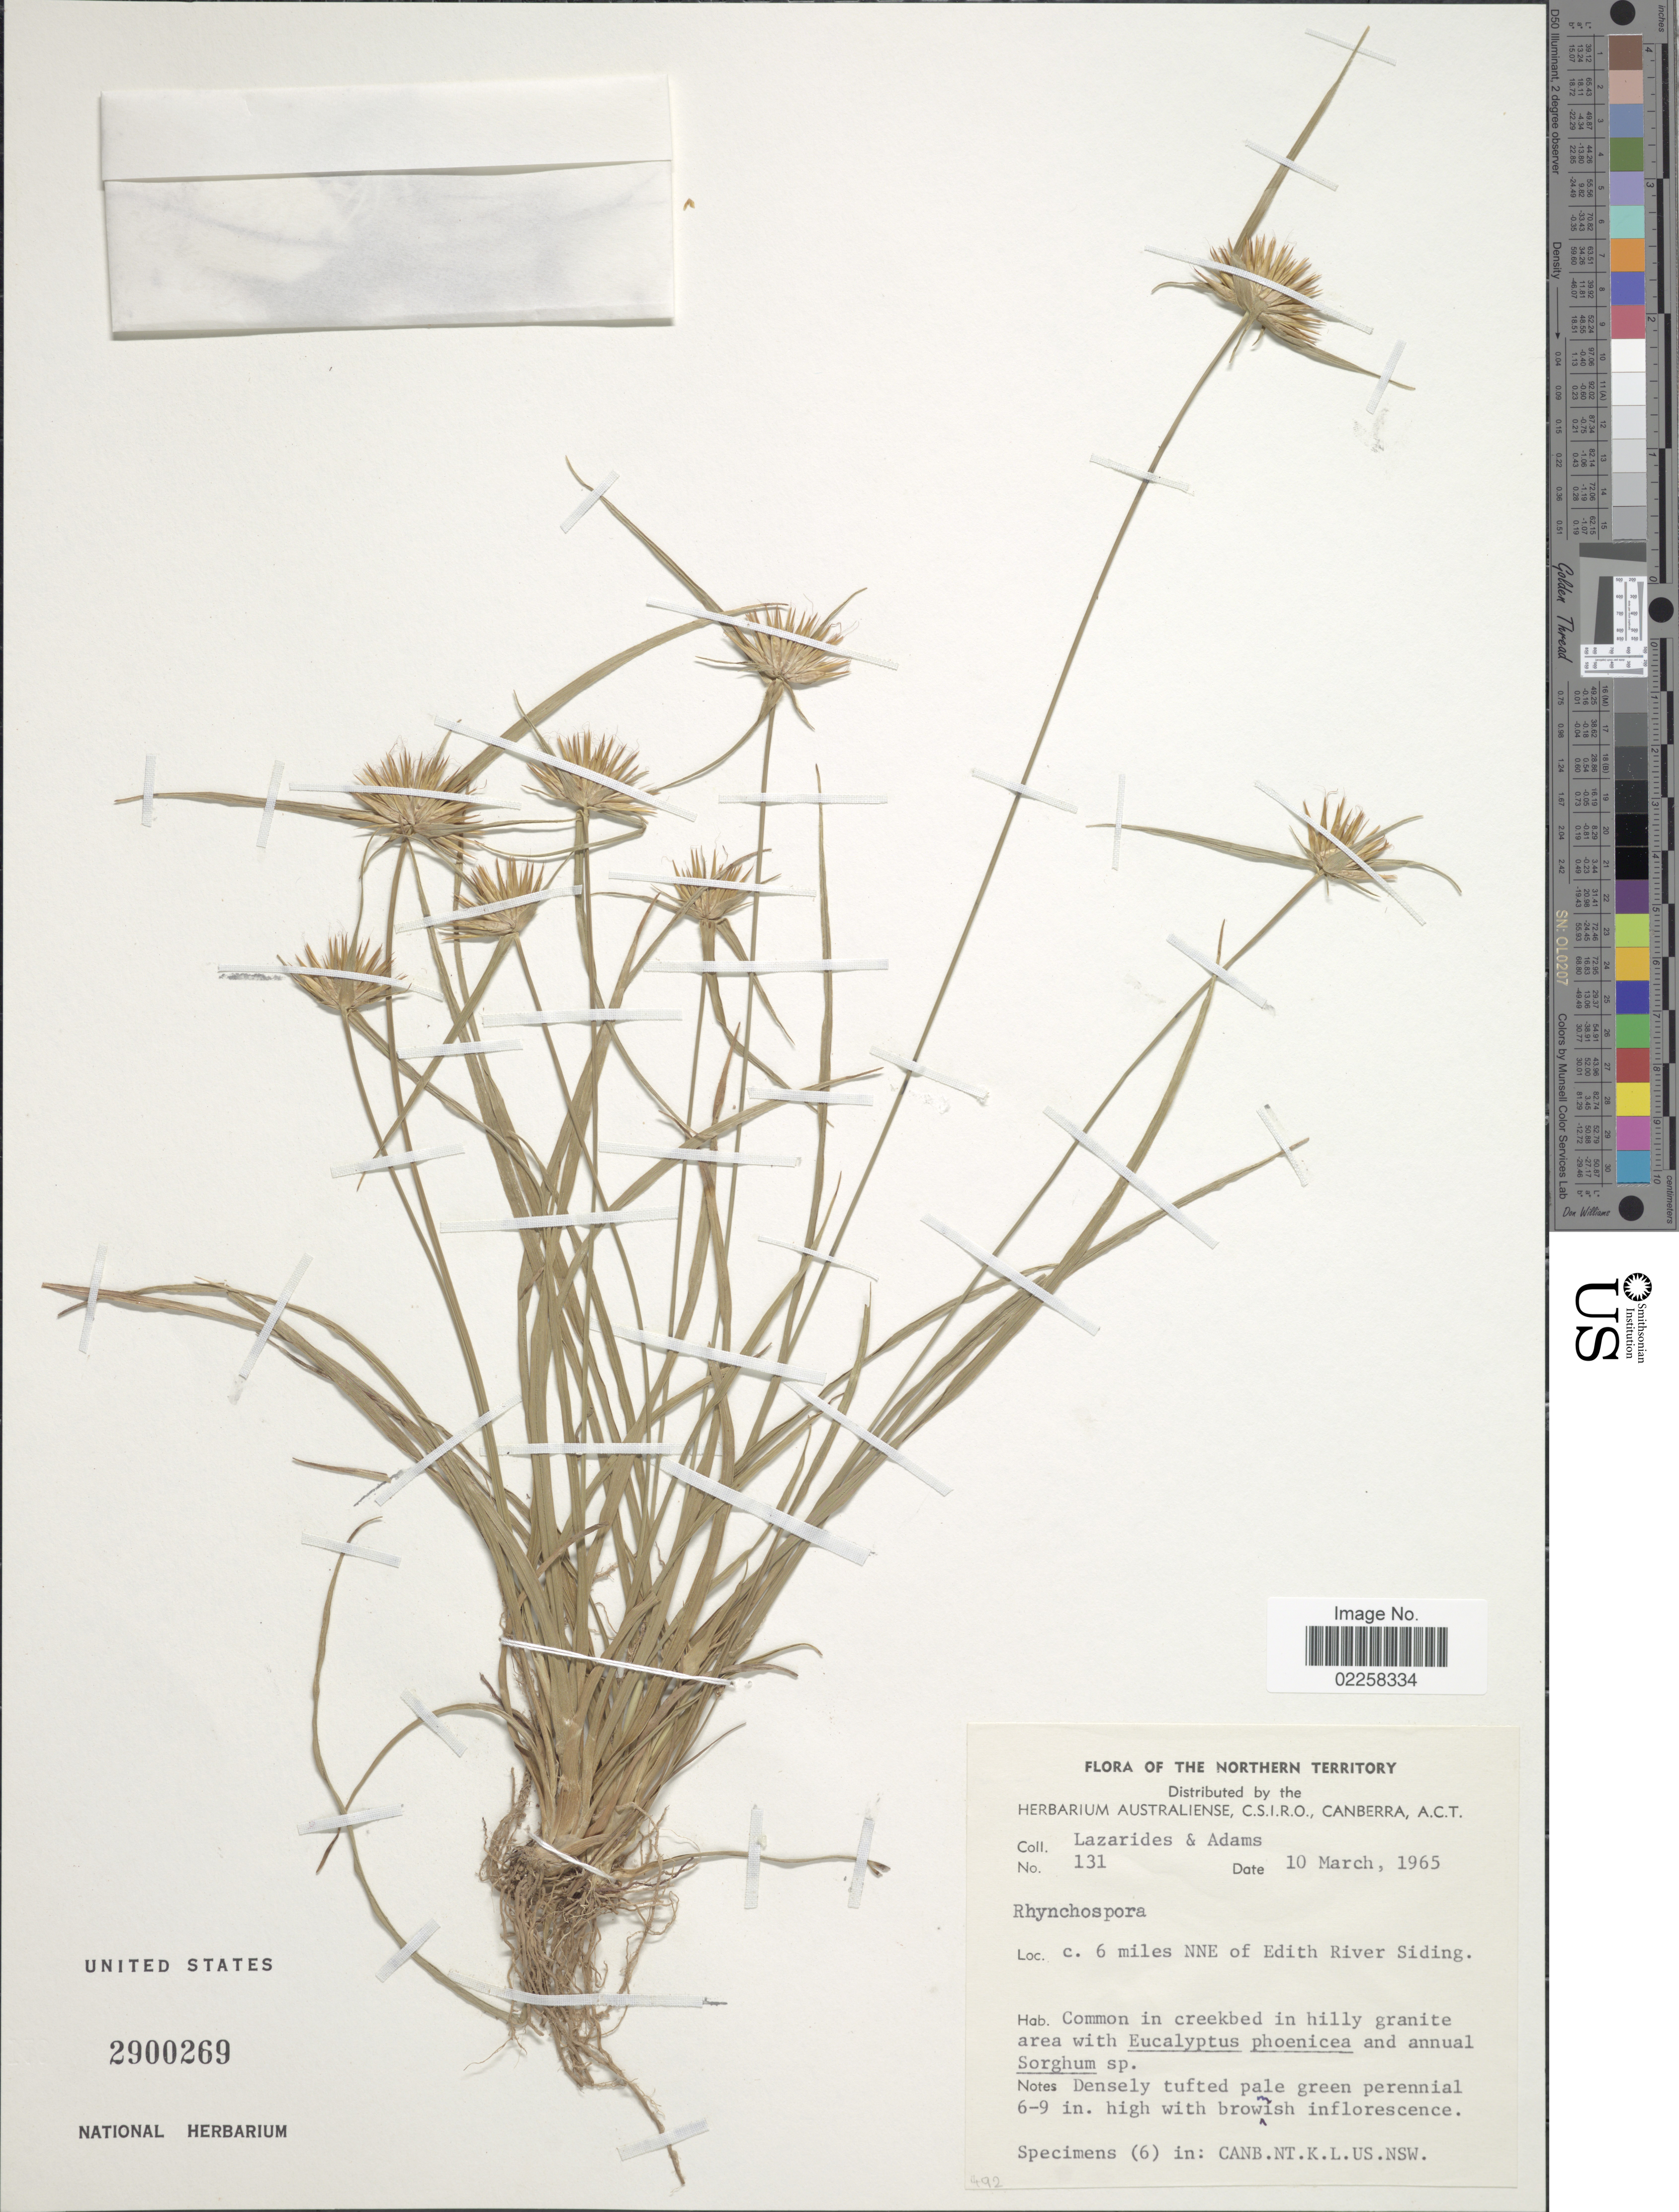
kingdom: Plantae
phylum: Tracheophyta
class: Liliopsida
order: Poales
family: Cyperaceae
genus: Rhynchospora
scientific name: Rhynchospora longisetis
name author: R. Br.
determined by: Strong, Mark T., (BOT), Smithsonian Institution - National Museum of Natural History (UNITED STATES)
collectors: M. Lazarides & Adams, --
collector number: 131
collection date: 1965-03-10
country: Australia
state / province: Northern Territory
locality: C. 6 miles NNE of Edith River Siding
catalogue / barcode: US 2900269